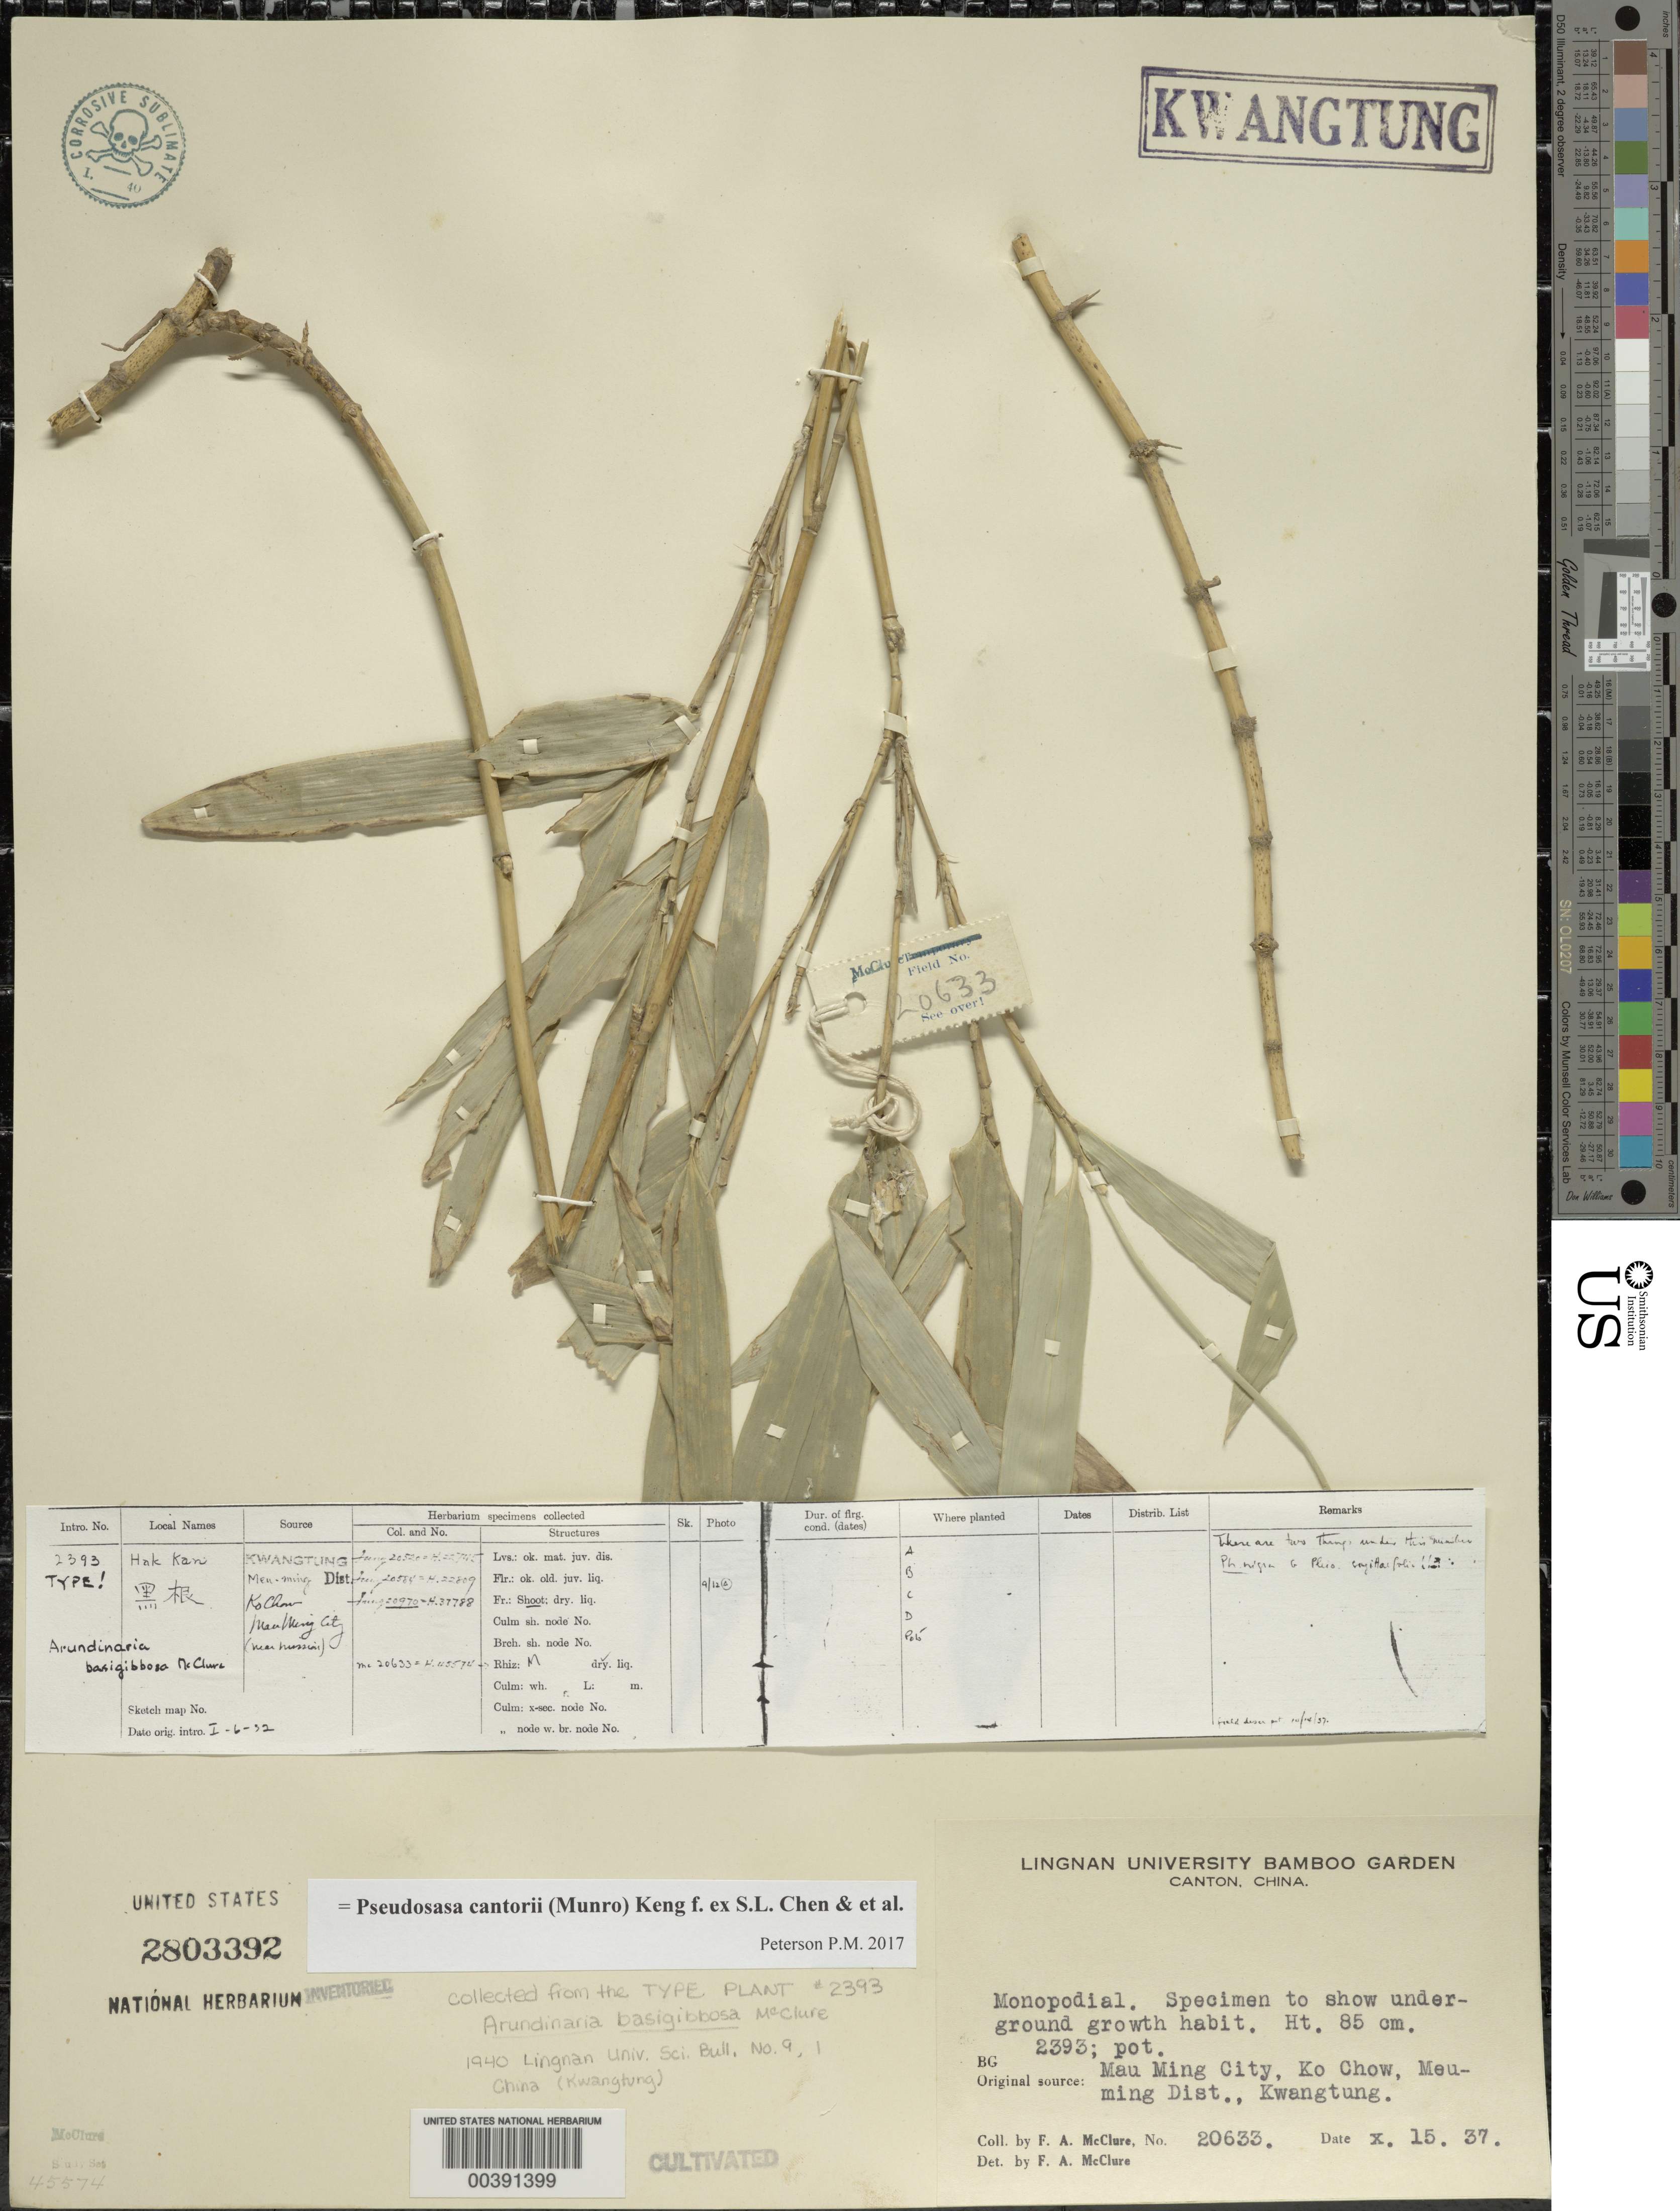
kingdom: Plantae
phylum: Tracheophyta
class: Liliopsida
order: Poales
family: Poaceae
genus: Pseudosasa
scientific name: Pseudosasa cantorii (Munro) Keng f. ex S.L. Chen et al.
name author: (Munro) Keng f. ex S.L. Chen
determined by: Poaceae Reorganization Project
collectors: F. A. McClure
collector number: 20633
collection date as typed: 15 Oct 1937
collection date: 1937-10-15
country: China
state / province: Guangdong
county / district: Ho-Yuen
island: Honam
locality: Lingnan Iniversity Bamboom Garden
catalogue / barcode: US 2803392